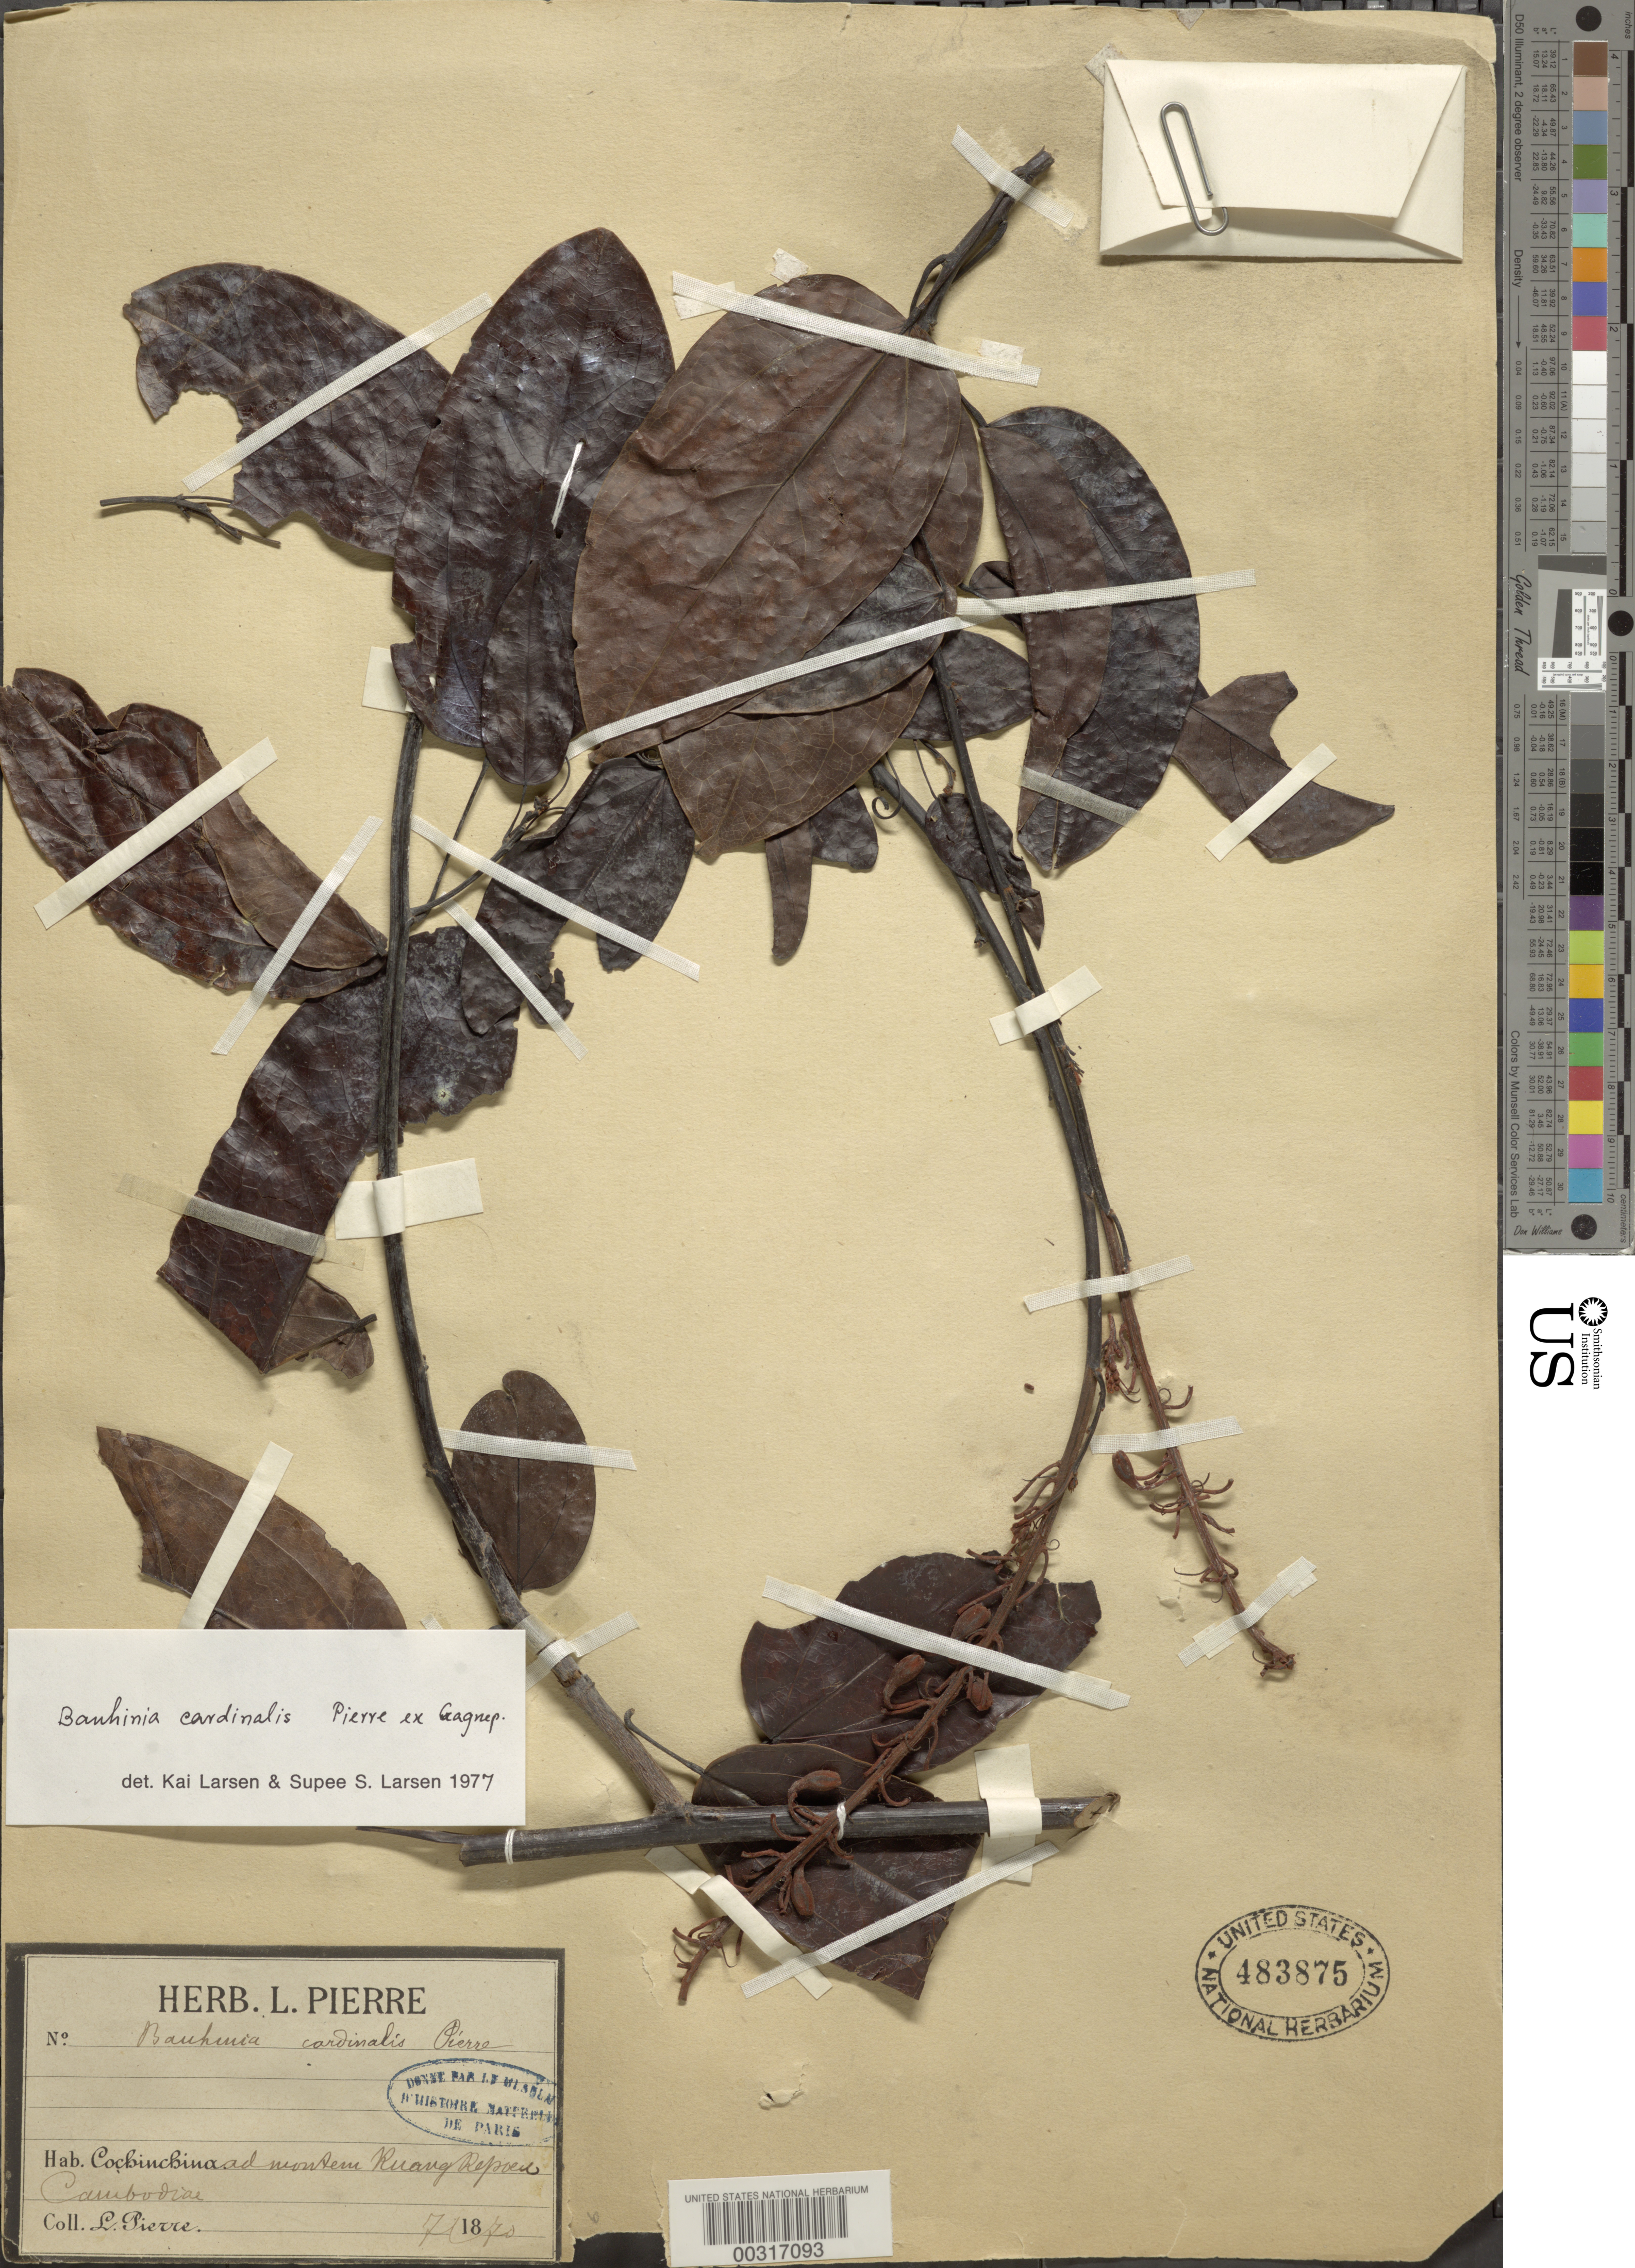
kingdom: Plantae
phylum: Tracheophyta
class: Magnoliopsida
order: Fabales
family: Fabaceae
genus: Phanera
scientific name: Phanera cardinalis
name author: (Pierre ex Gagnep.) Sinou & Bruneau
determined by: U.S. National Herbarium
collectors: J. Pierre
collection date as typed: Jul 1870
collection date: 1870-07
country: Cambodia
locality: Kuang Kepoen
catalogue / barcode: US 483875